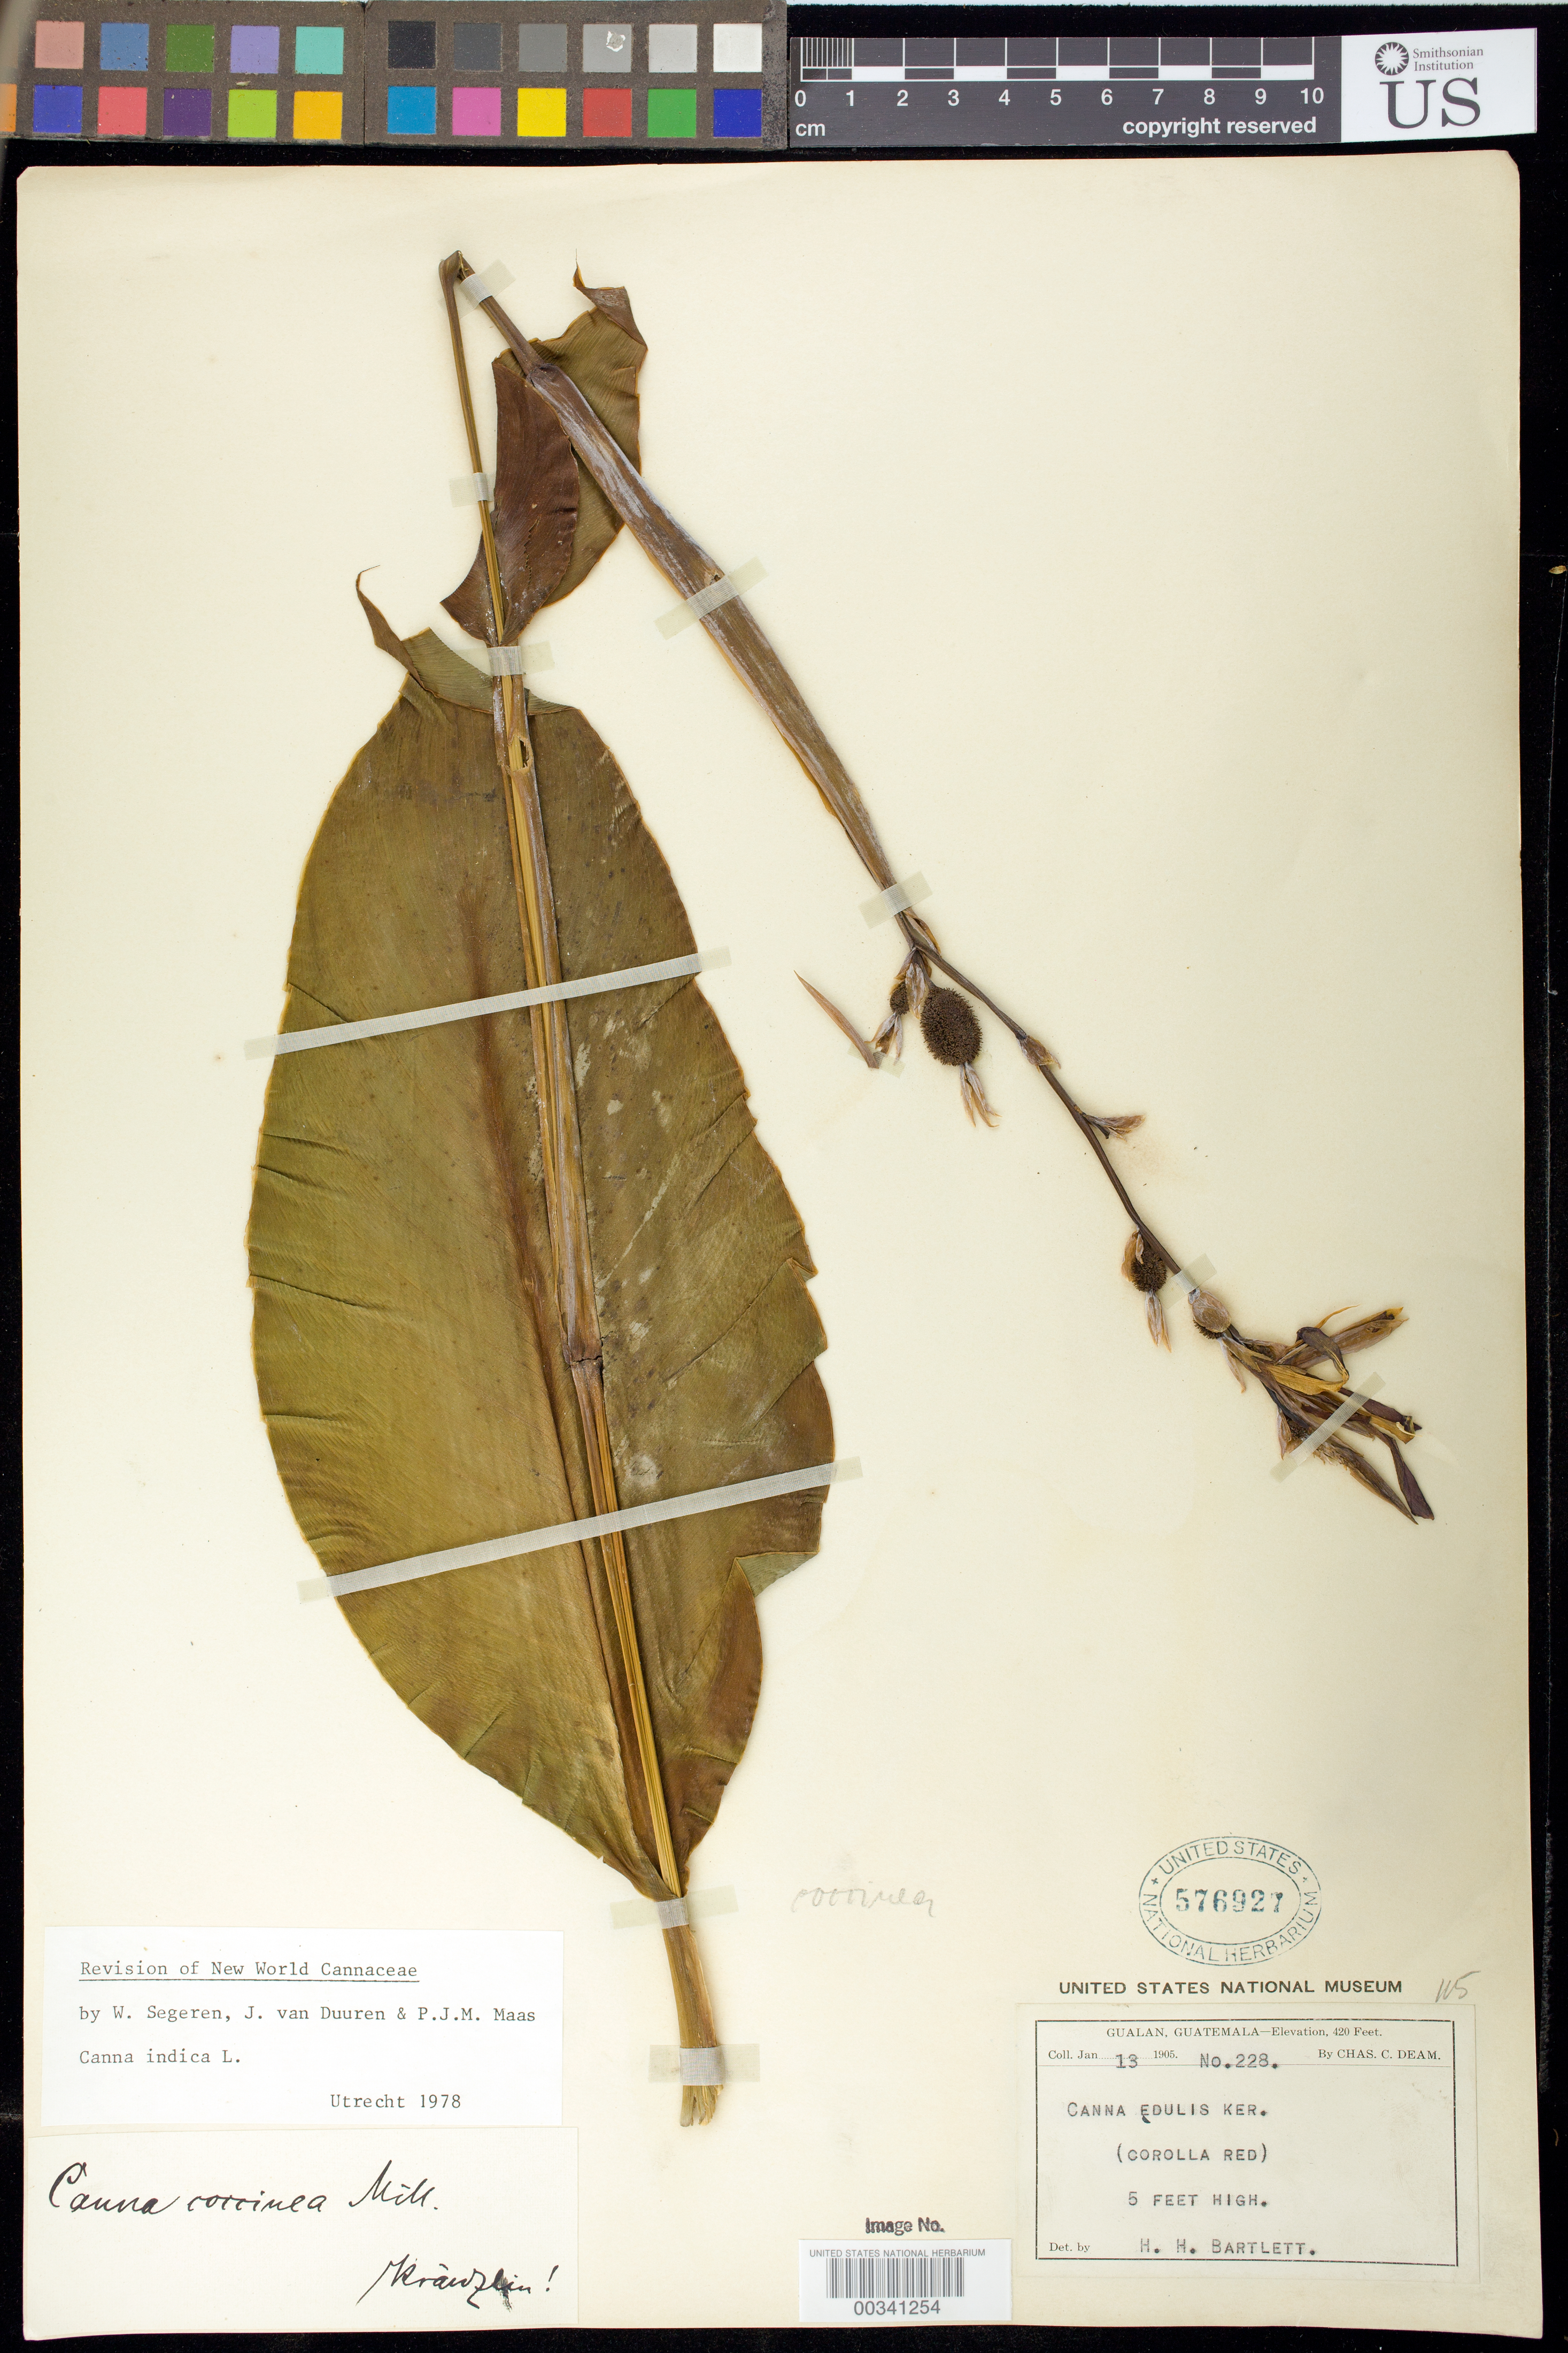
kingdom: Plantae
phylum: Tracheophyta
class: Liliopsida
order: Zingiberales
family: Cannaceae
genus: Canna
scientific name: Canna indica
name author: L.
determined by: Segeren, W.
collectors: C. C. Deam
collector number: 228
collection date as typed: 13 Jan 1905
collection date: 1905-01-13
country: Guatemala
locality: Gualan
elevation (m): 128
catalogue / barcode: US 576927